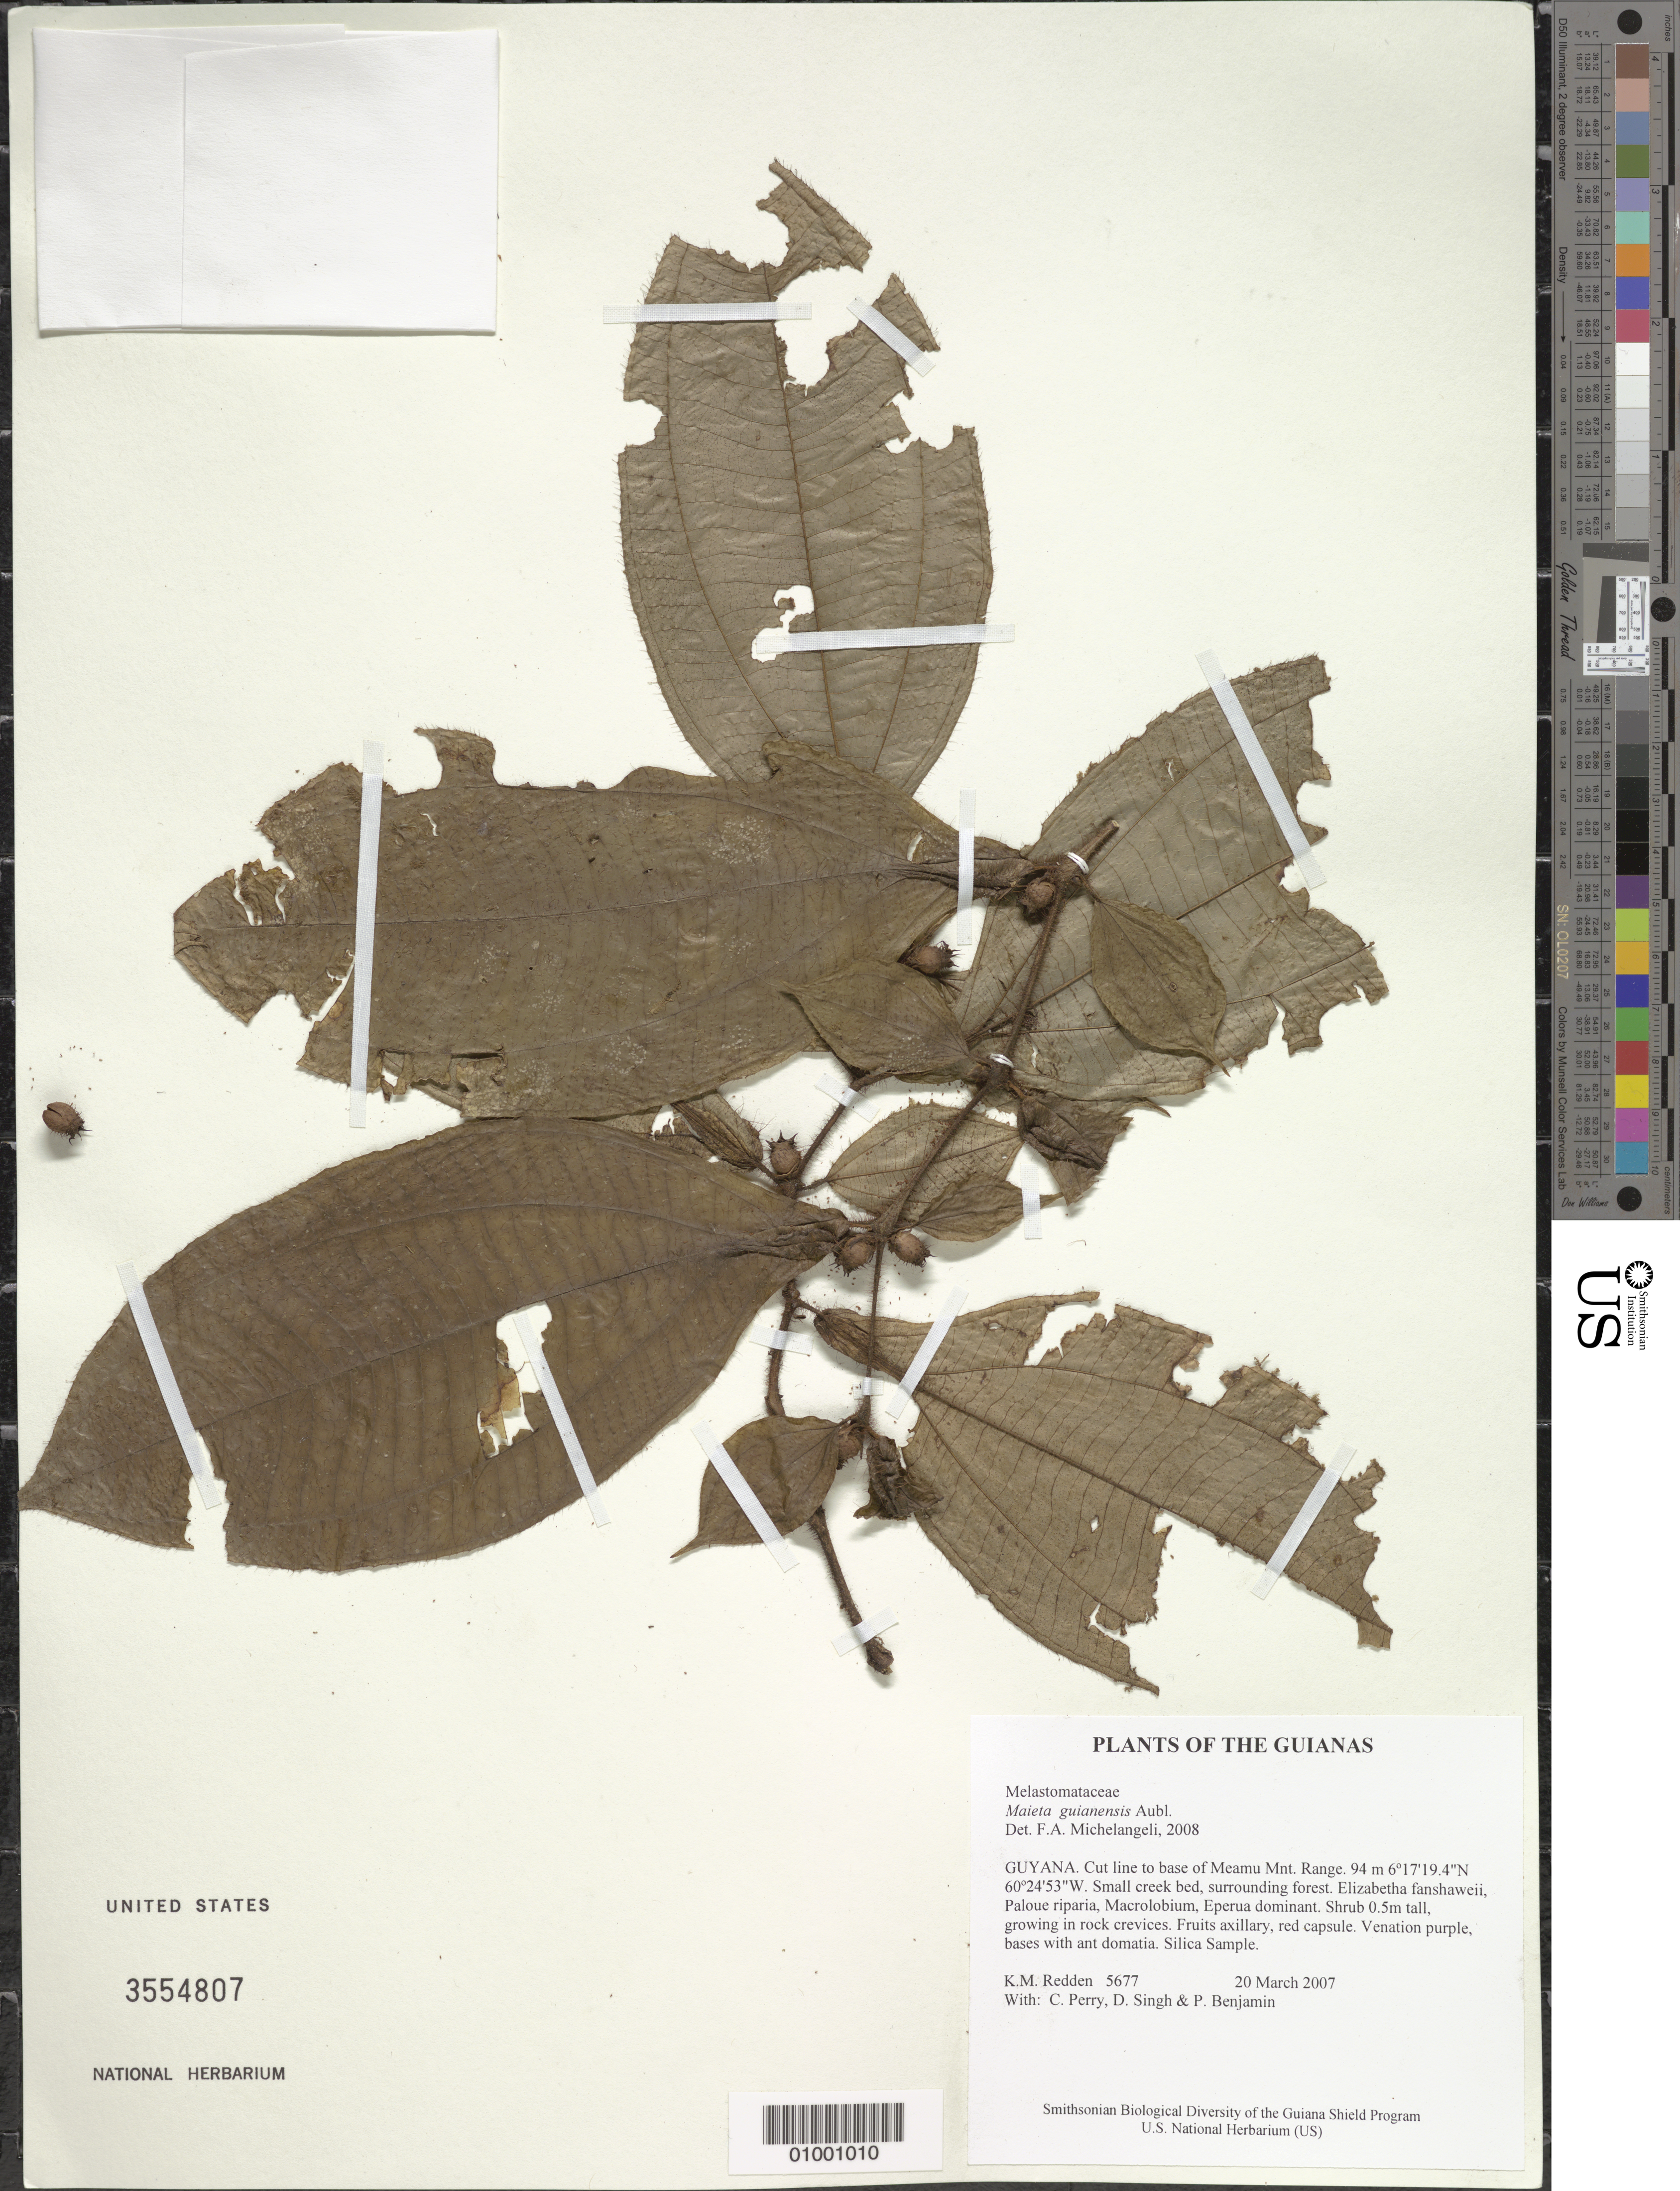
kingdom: Plantae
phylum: Tracheophyta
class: Magnoliopsida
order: Myrtales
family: Melastomataceae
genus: Maieta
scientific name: Maieta guianensis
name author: Aubl.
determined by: Michelangeli, F. A.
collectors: K. M. Redden, C. Perry, D. Singh & P. Benjamin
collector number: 5677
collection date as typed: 20 March 2007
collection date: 2007-03-20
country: Guyana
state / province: Cuyuni-Mazaruni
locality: Cut line to base of Meamu Mnt. Range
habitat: Small creek bed, surrounding forest. Elizabetha fanshaweii, Paloue riparia, Macrolobium, Eperua dominant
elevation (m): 94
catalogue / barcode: US 3554807